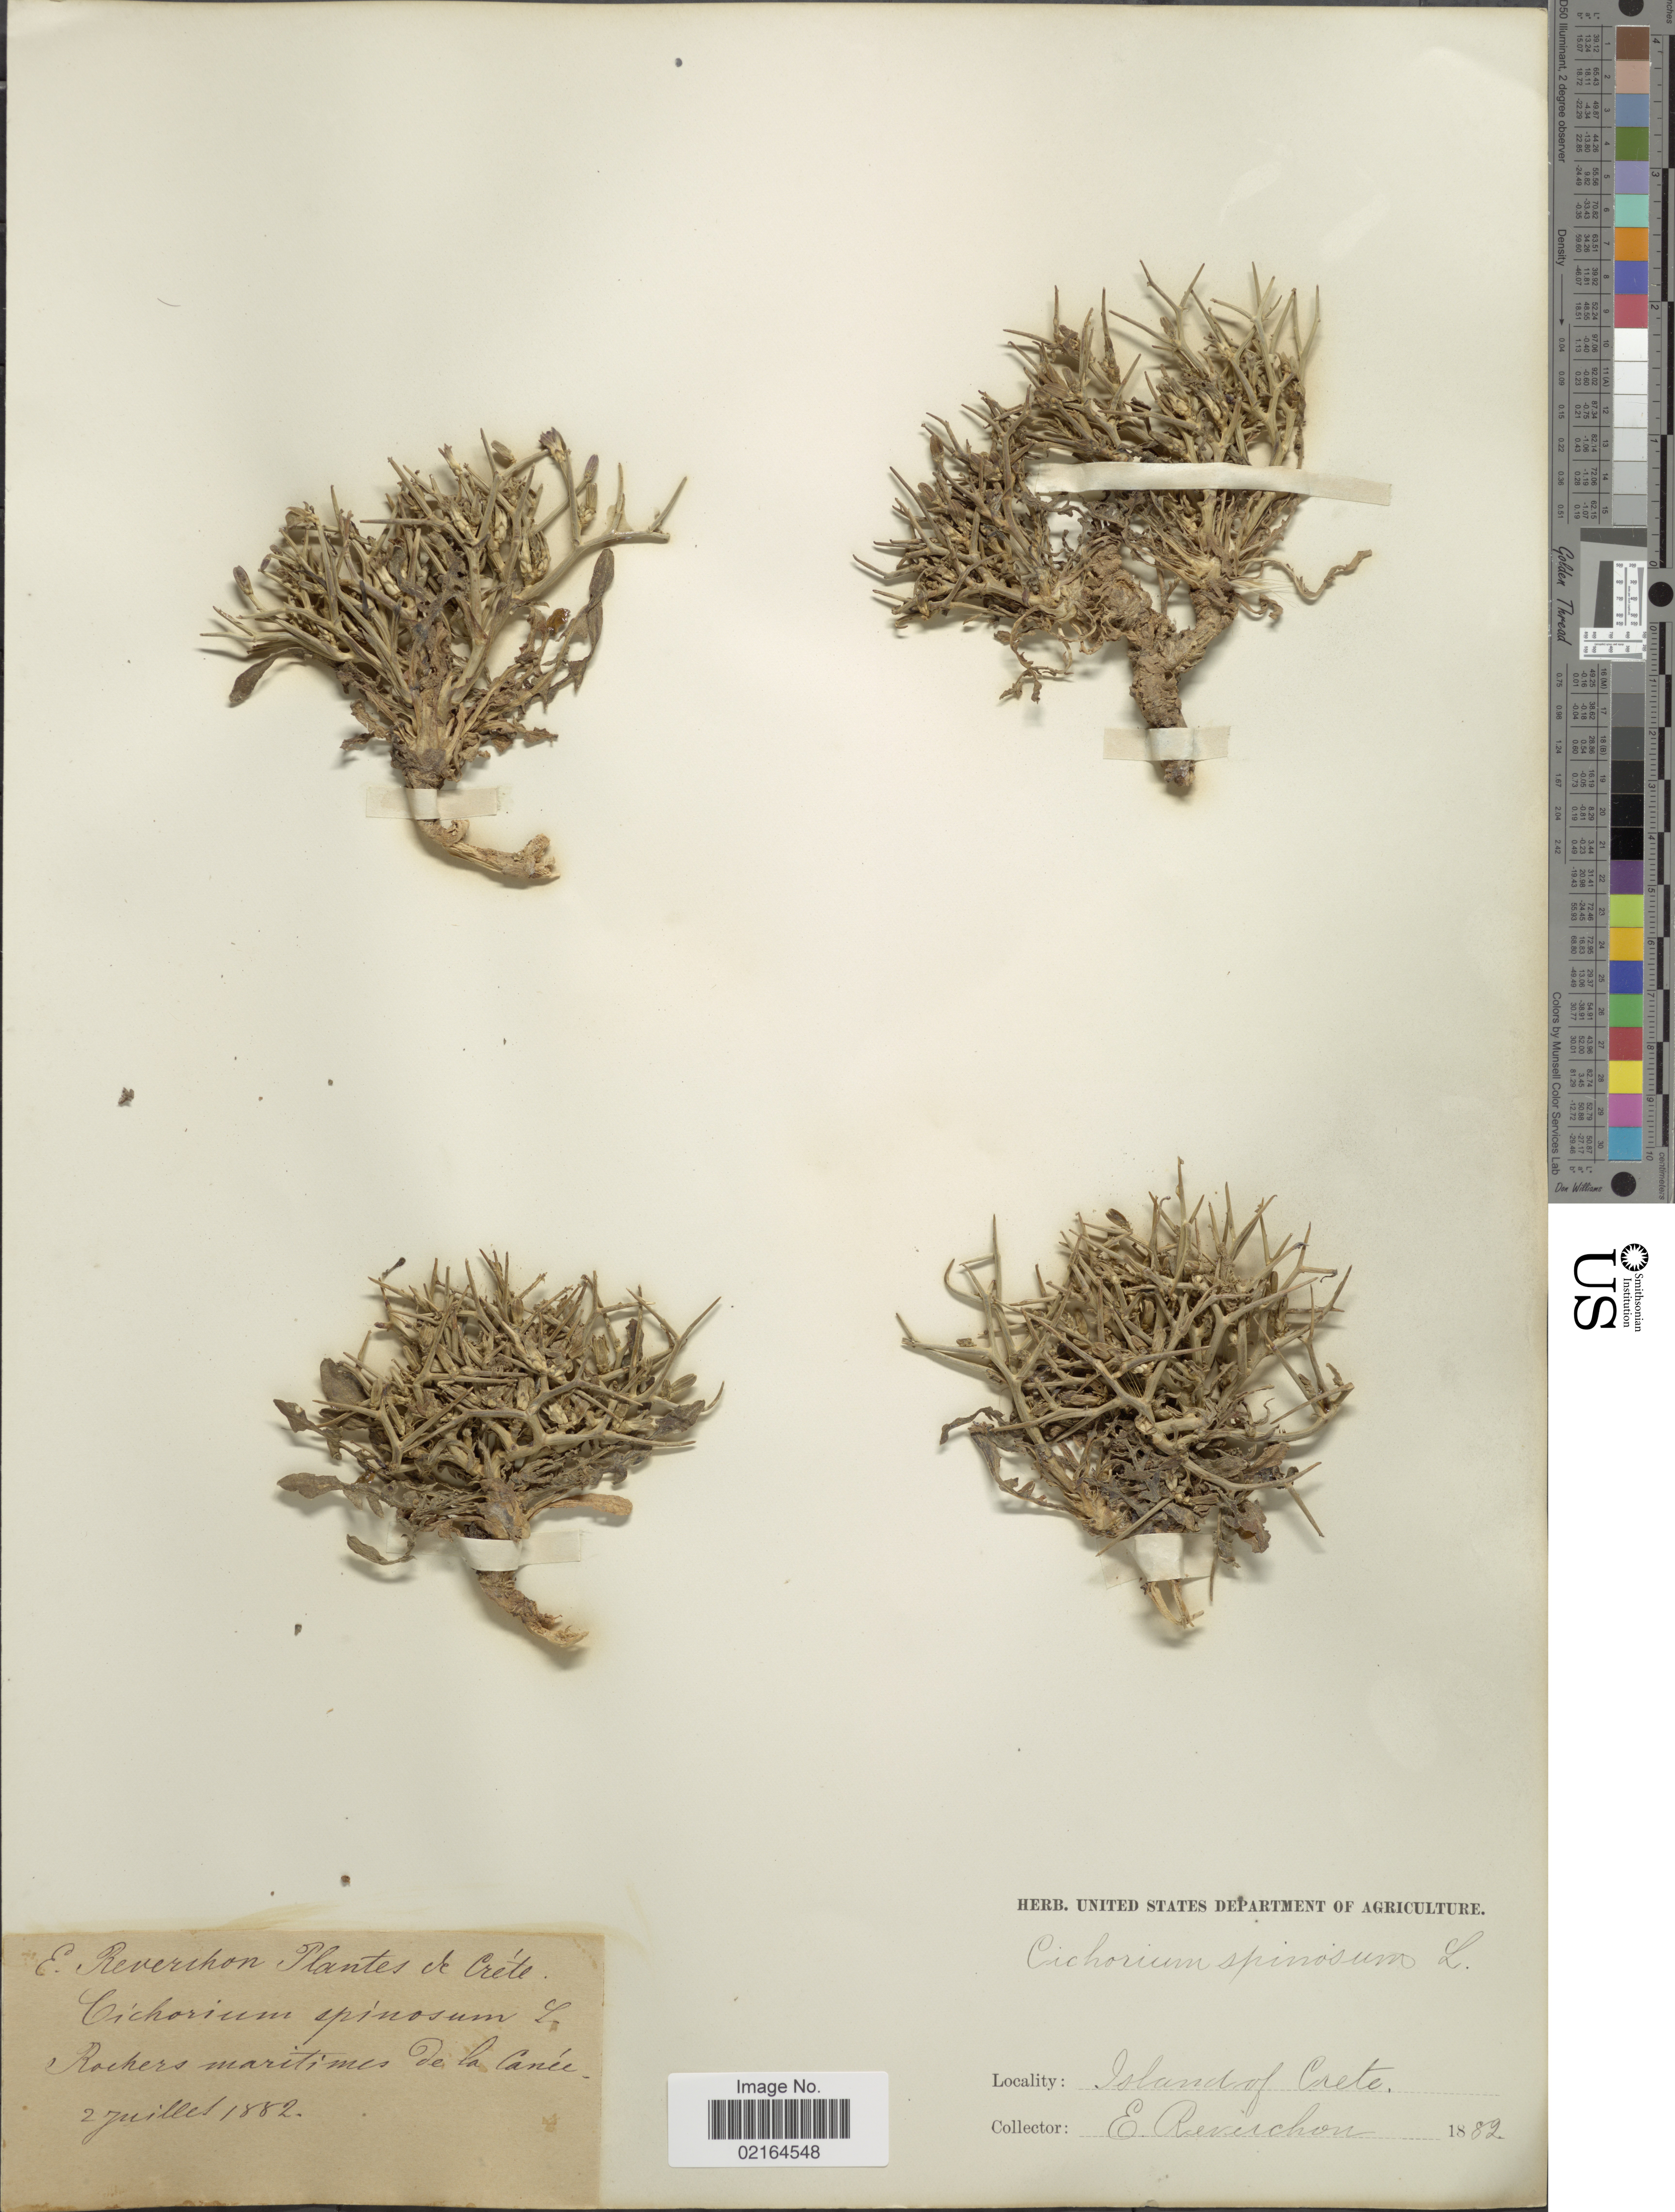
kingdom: Plantae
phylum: Tracheophyta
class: Magnoliopsida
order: Asterales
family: Asteraceae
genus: Cichorium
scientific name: Cichorium spinosum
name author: L.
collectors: E. Reverchon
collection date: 1882-07-02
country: Greece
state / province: Crete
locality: Island of Crete, Rochers maritimes de la Canee